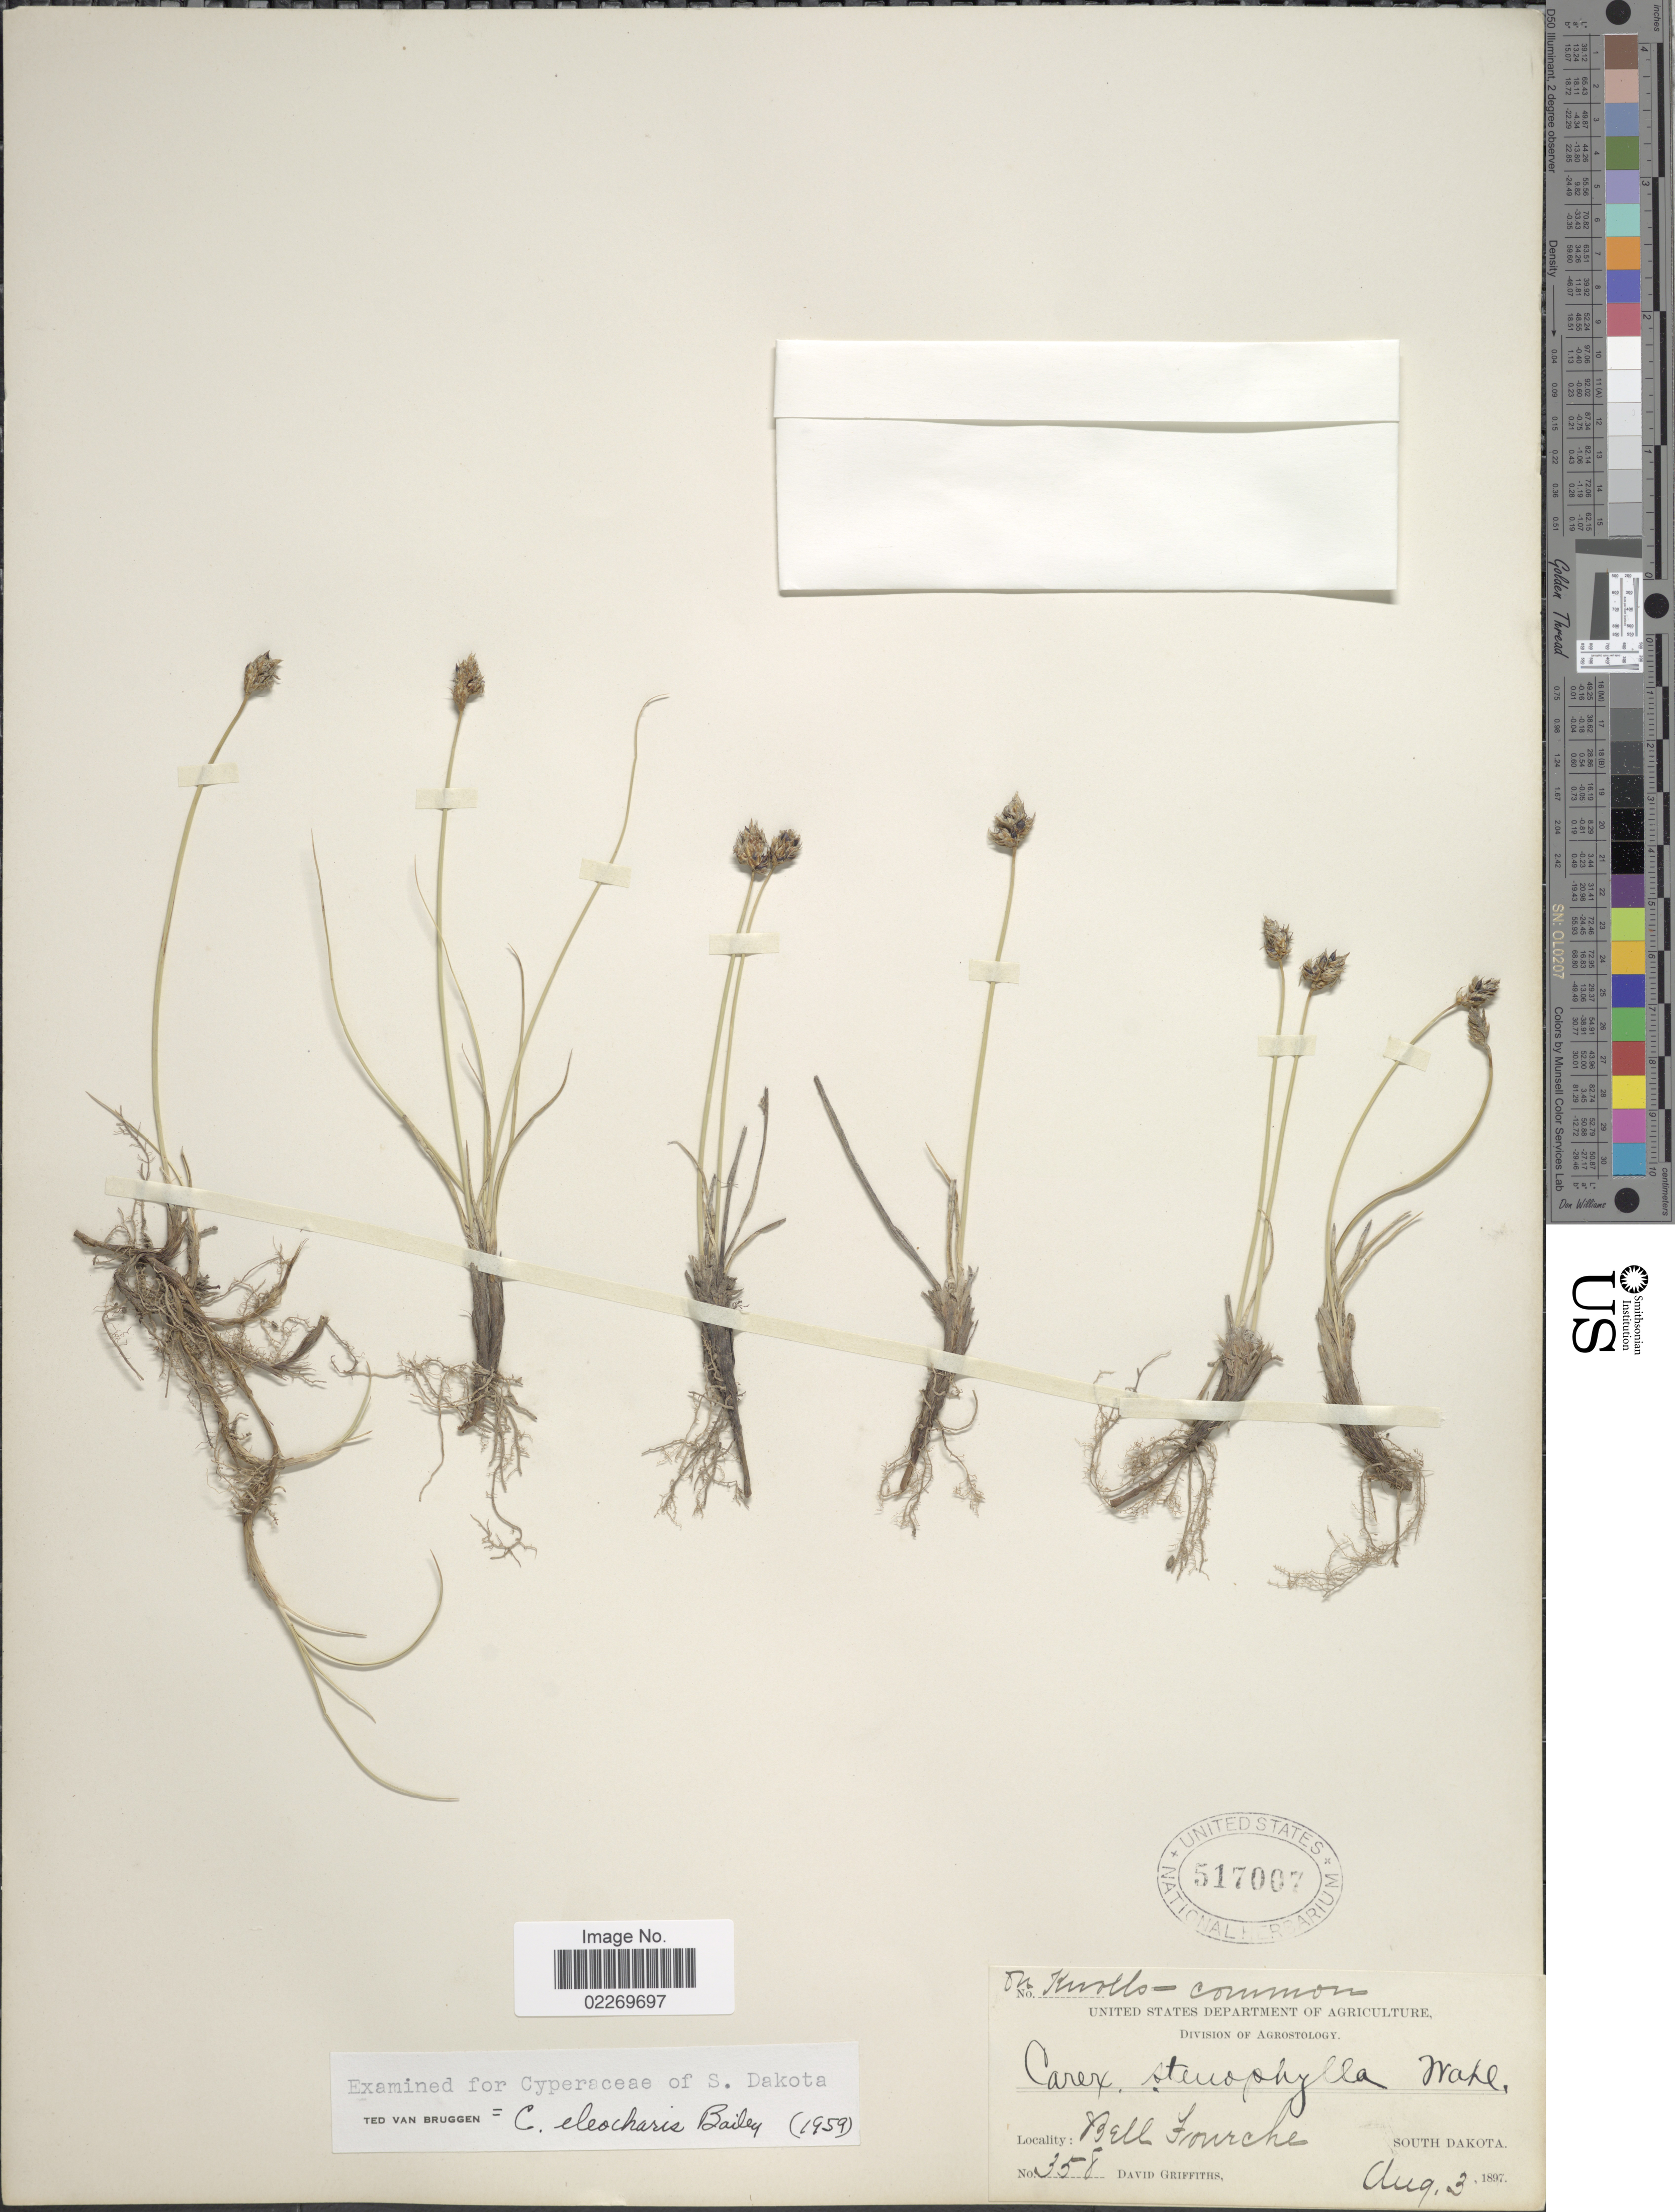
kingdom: Plantae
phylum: Tracheophyta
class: Liliopsida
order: Poales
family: Cyperaceae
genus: Carex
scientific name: Carex eleocharis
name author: L.H. Bailey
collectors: D. Griffiths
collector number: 358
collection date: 1897-08-03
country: United States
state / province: South Dakota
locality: Bell Fourche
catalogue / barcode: US 517007